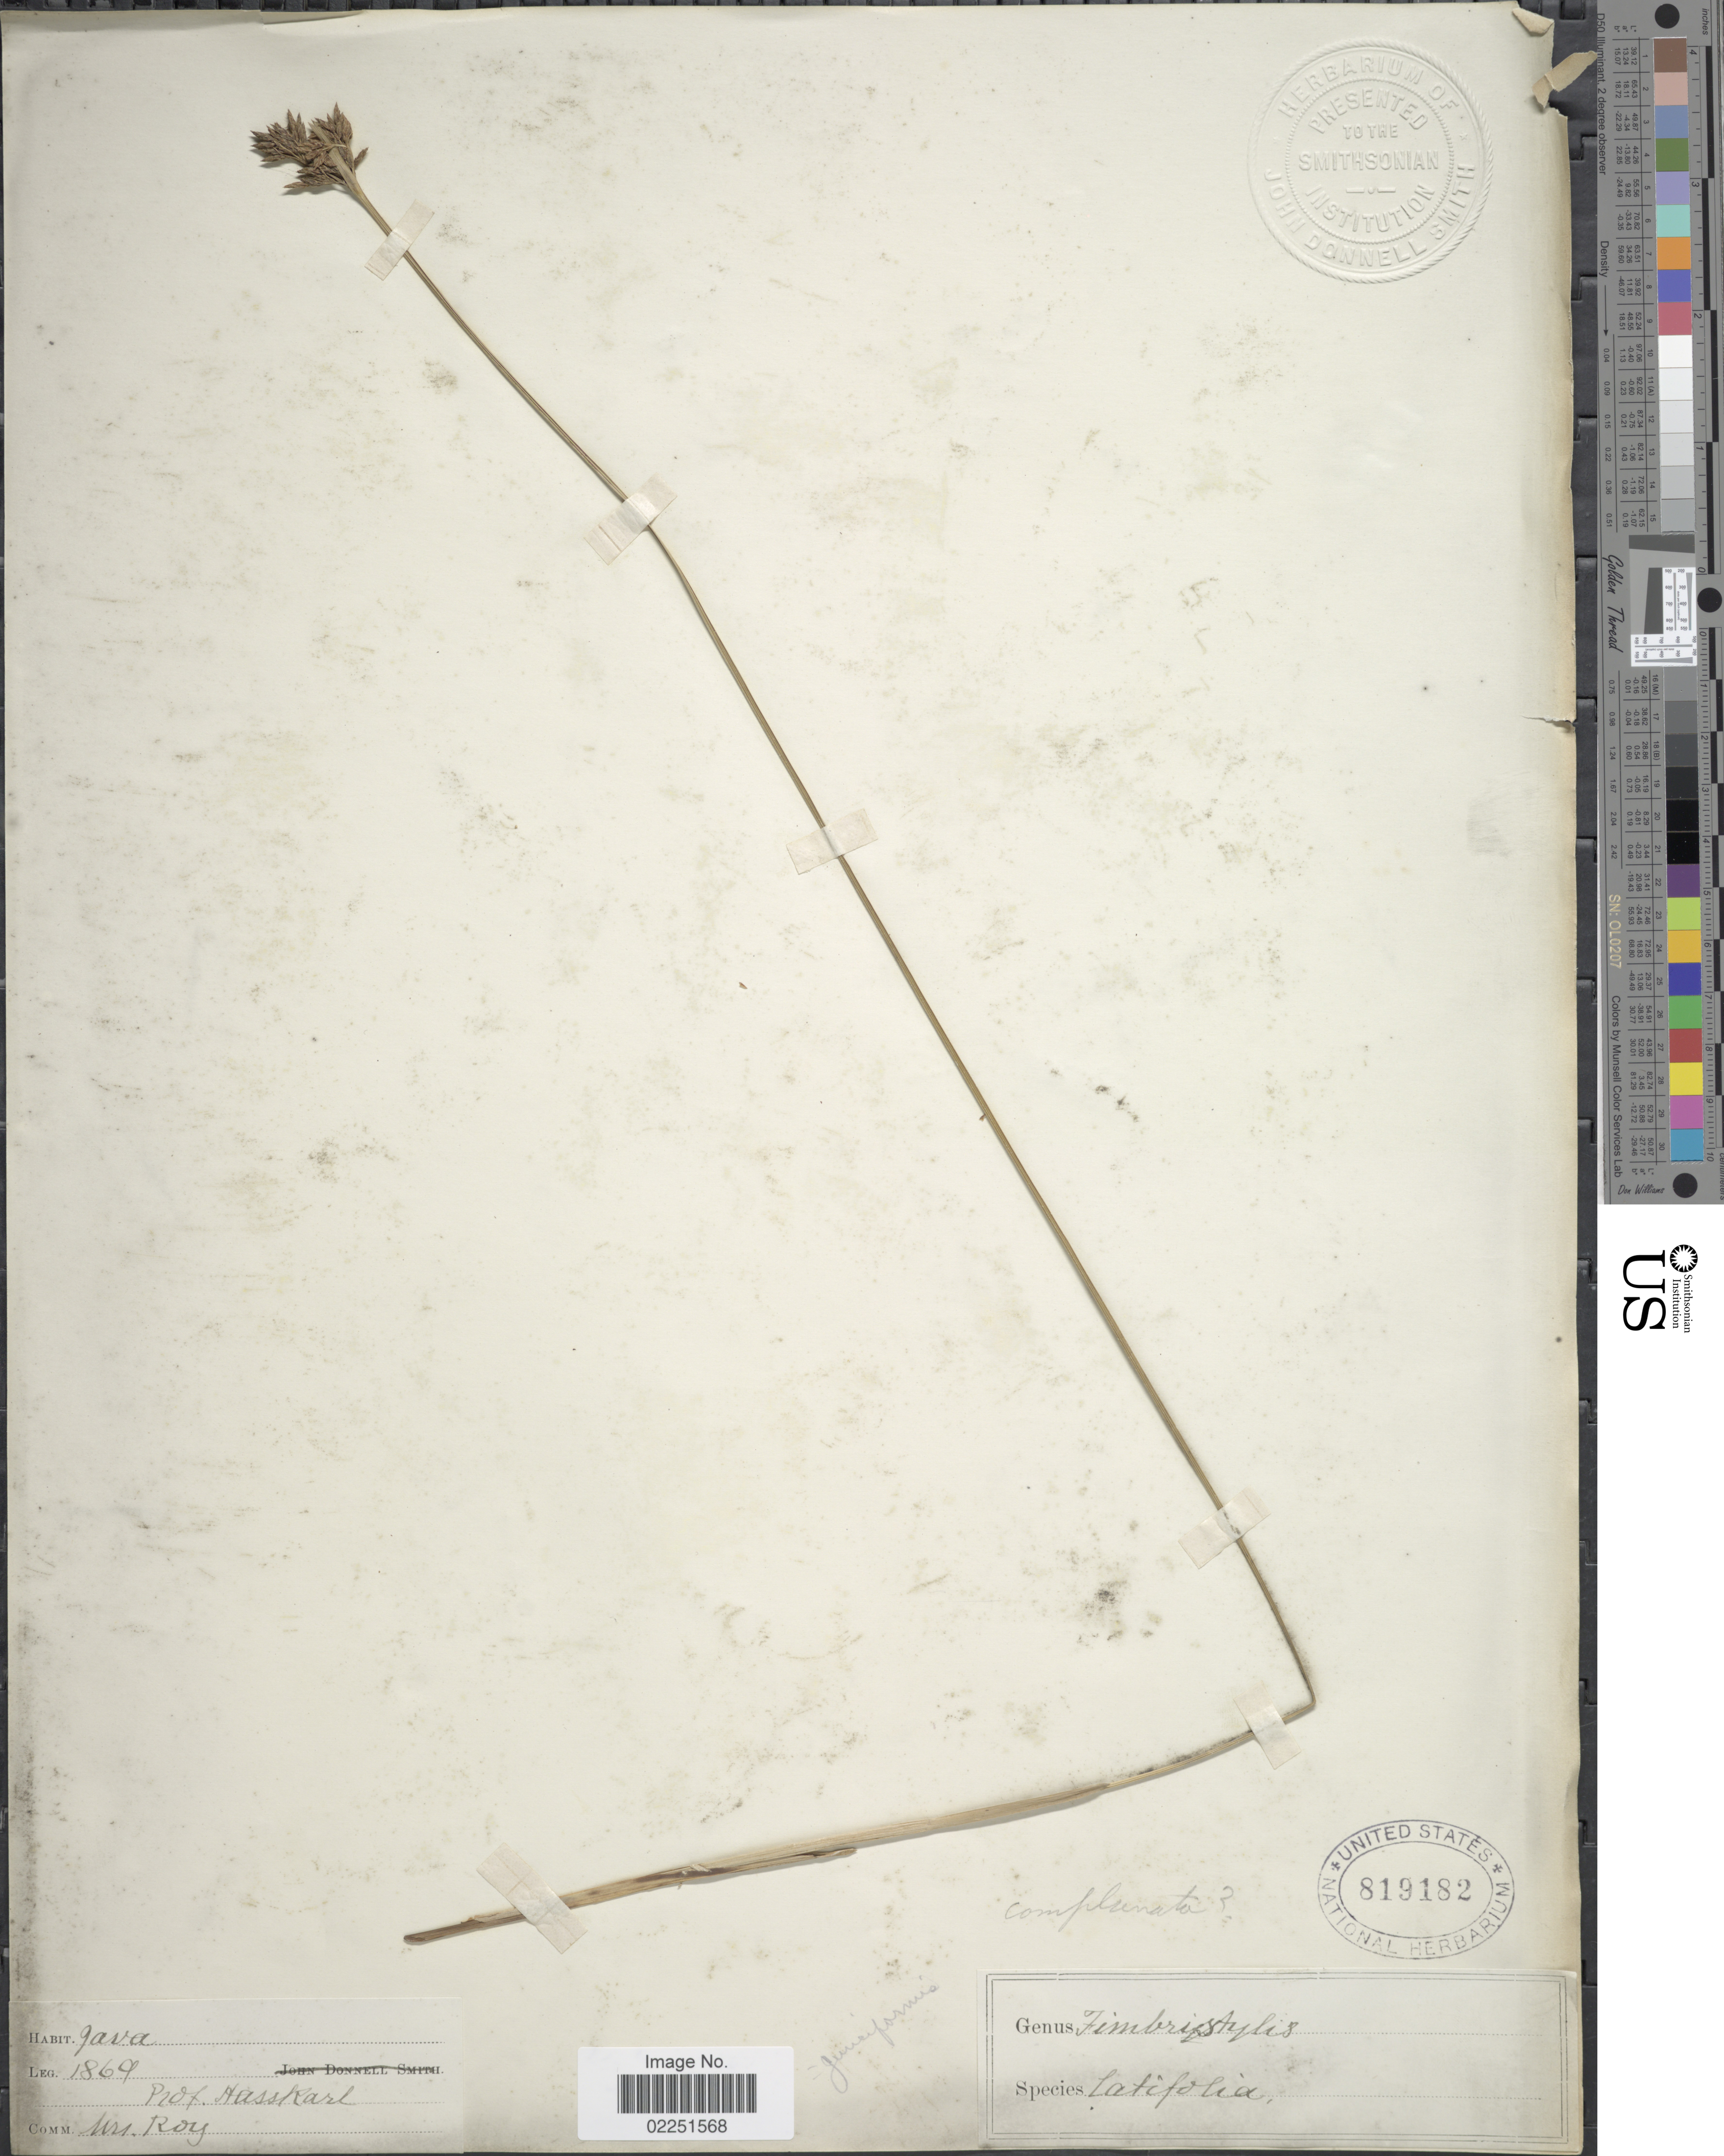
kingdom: Plantae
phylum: Tracheophyta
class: Liliopsida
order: Poales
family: Cyperaceae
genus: Fimbristylis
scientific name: Fimbristylis autumnalis (L.) Roem. & Schult.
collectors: J. C. Hasskarl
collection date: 1869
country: Indonesia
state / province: Java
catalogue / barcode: US 819182